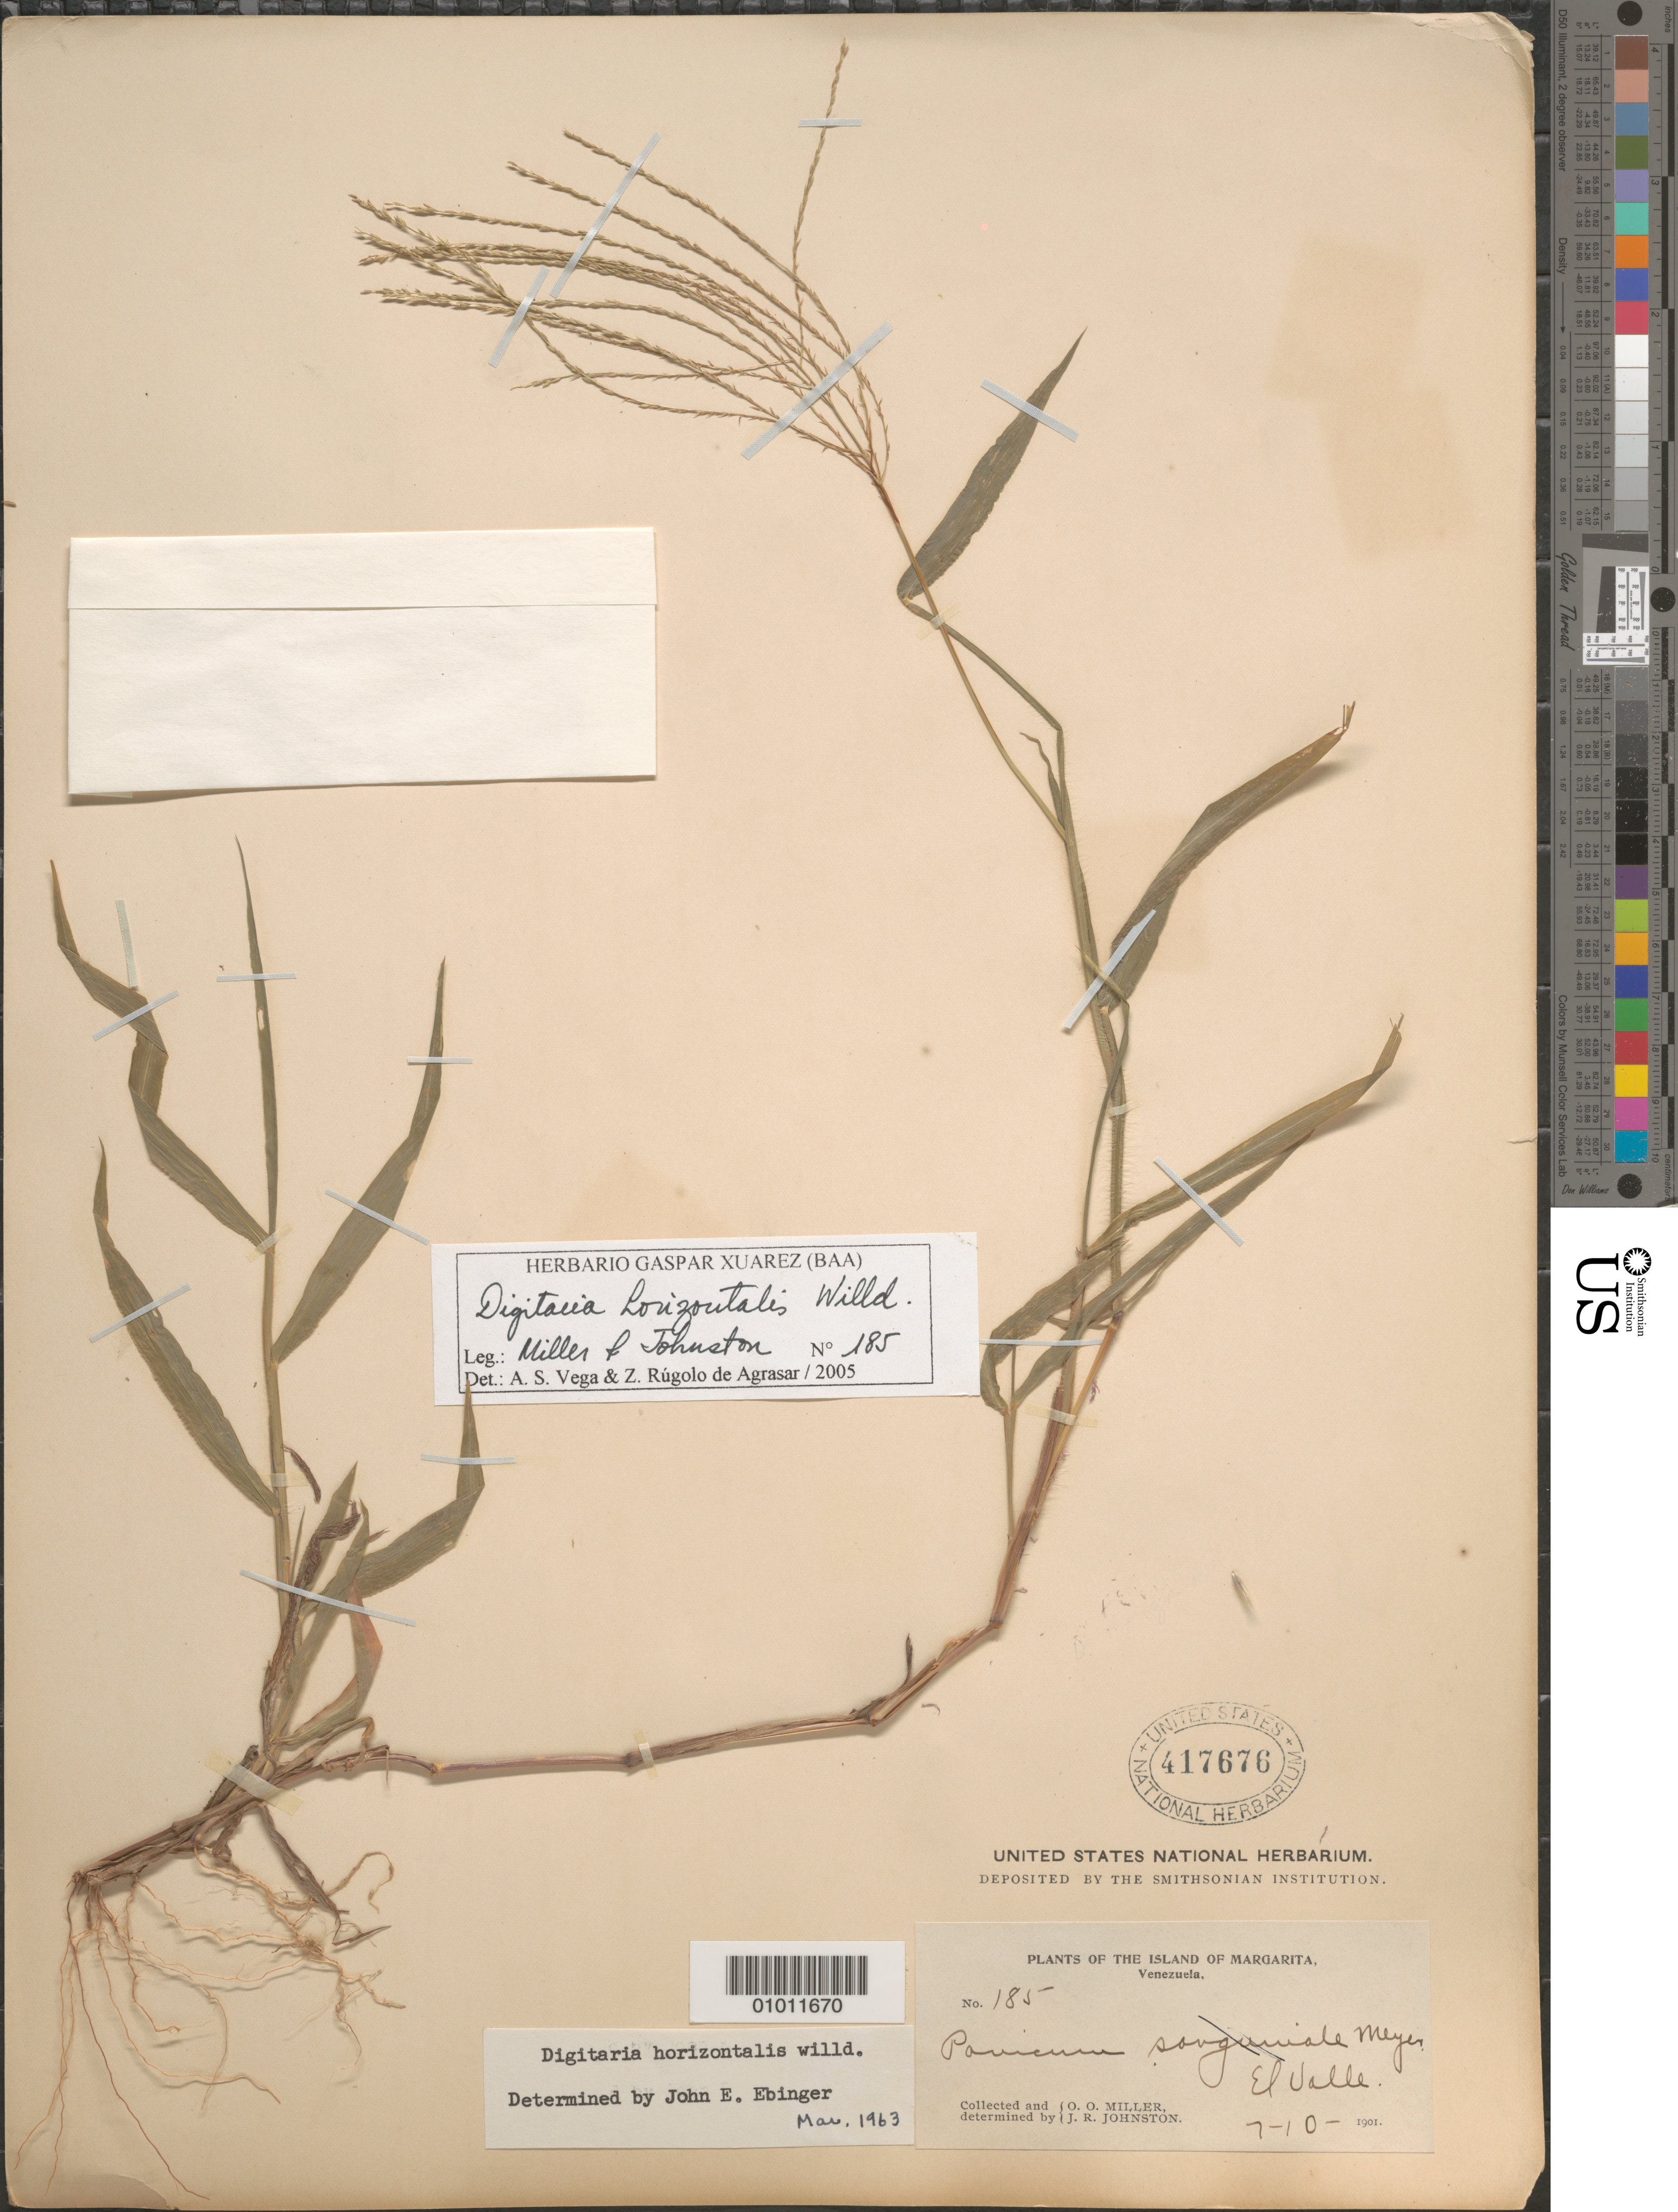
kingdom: Plantae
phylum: Tracheophyta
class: Liliopsida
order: Poales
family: Poaceae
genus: Digitaria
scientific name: Digitaria horizontalis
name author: Willd.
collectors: O. O. Miller & J. Johnston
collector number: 185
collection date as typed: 07 Oct 1901 or 10 Jul 1901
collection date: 1901-07-10 or 1901-10-07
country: Venezuela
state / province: Nueva Esparta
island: Margarita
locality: El Valle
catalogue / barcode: US 417676